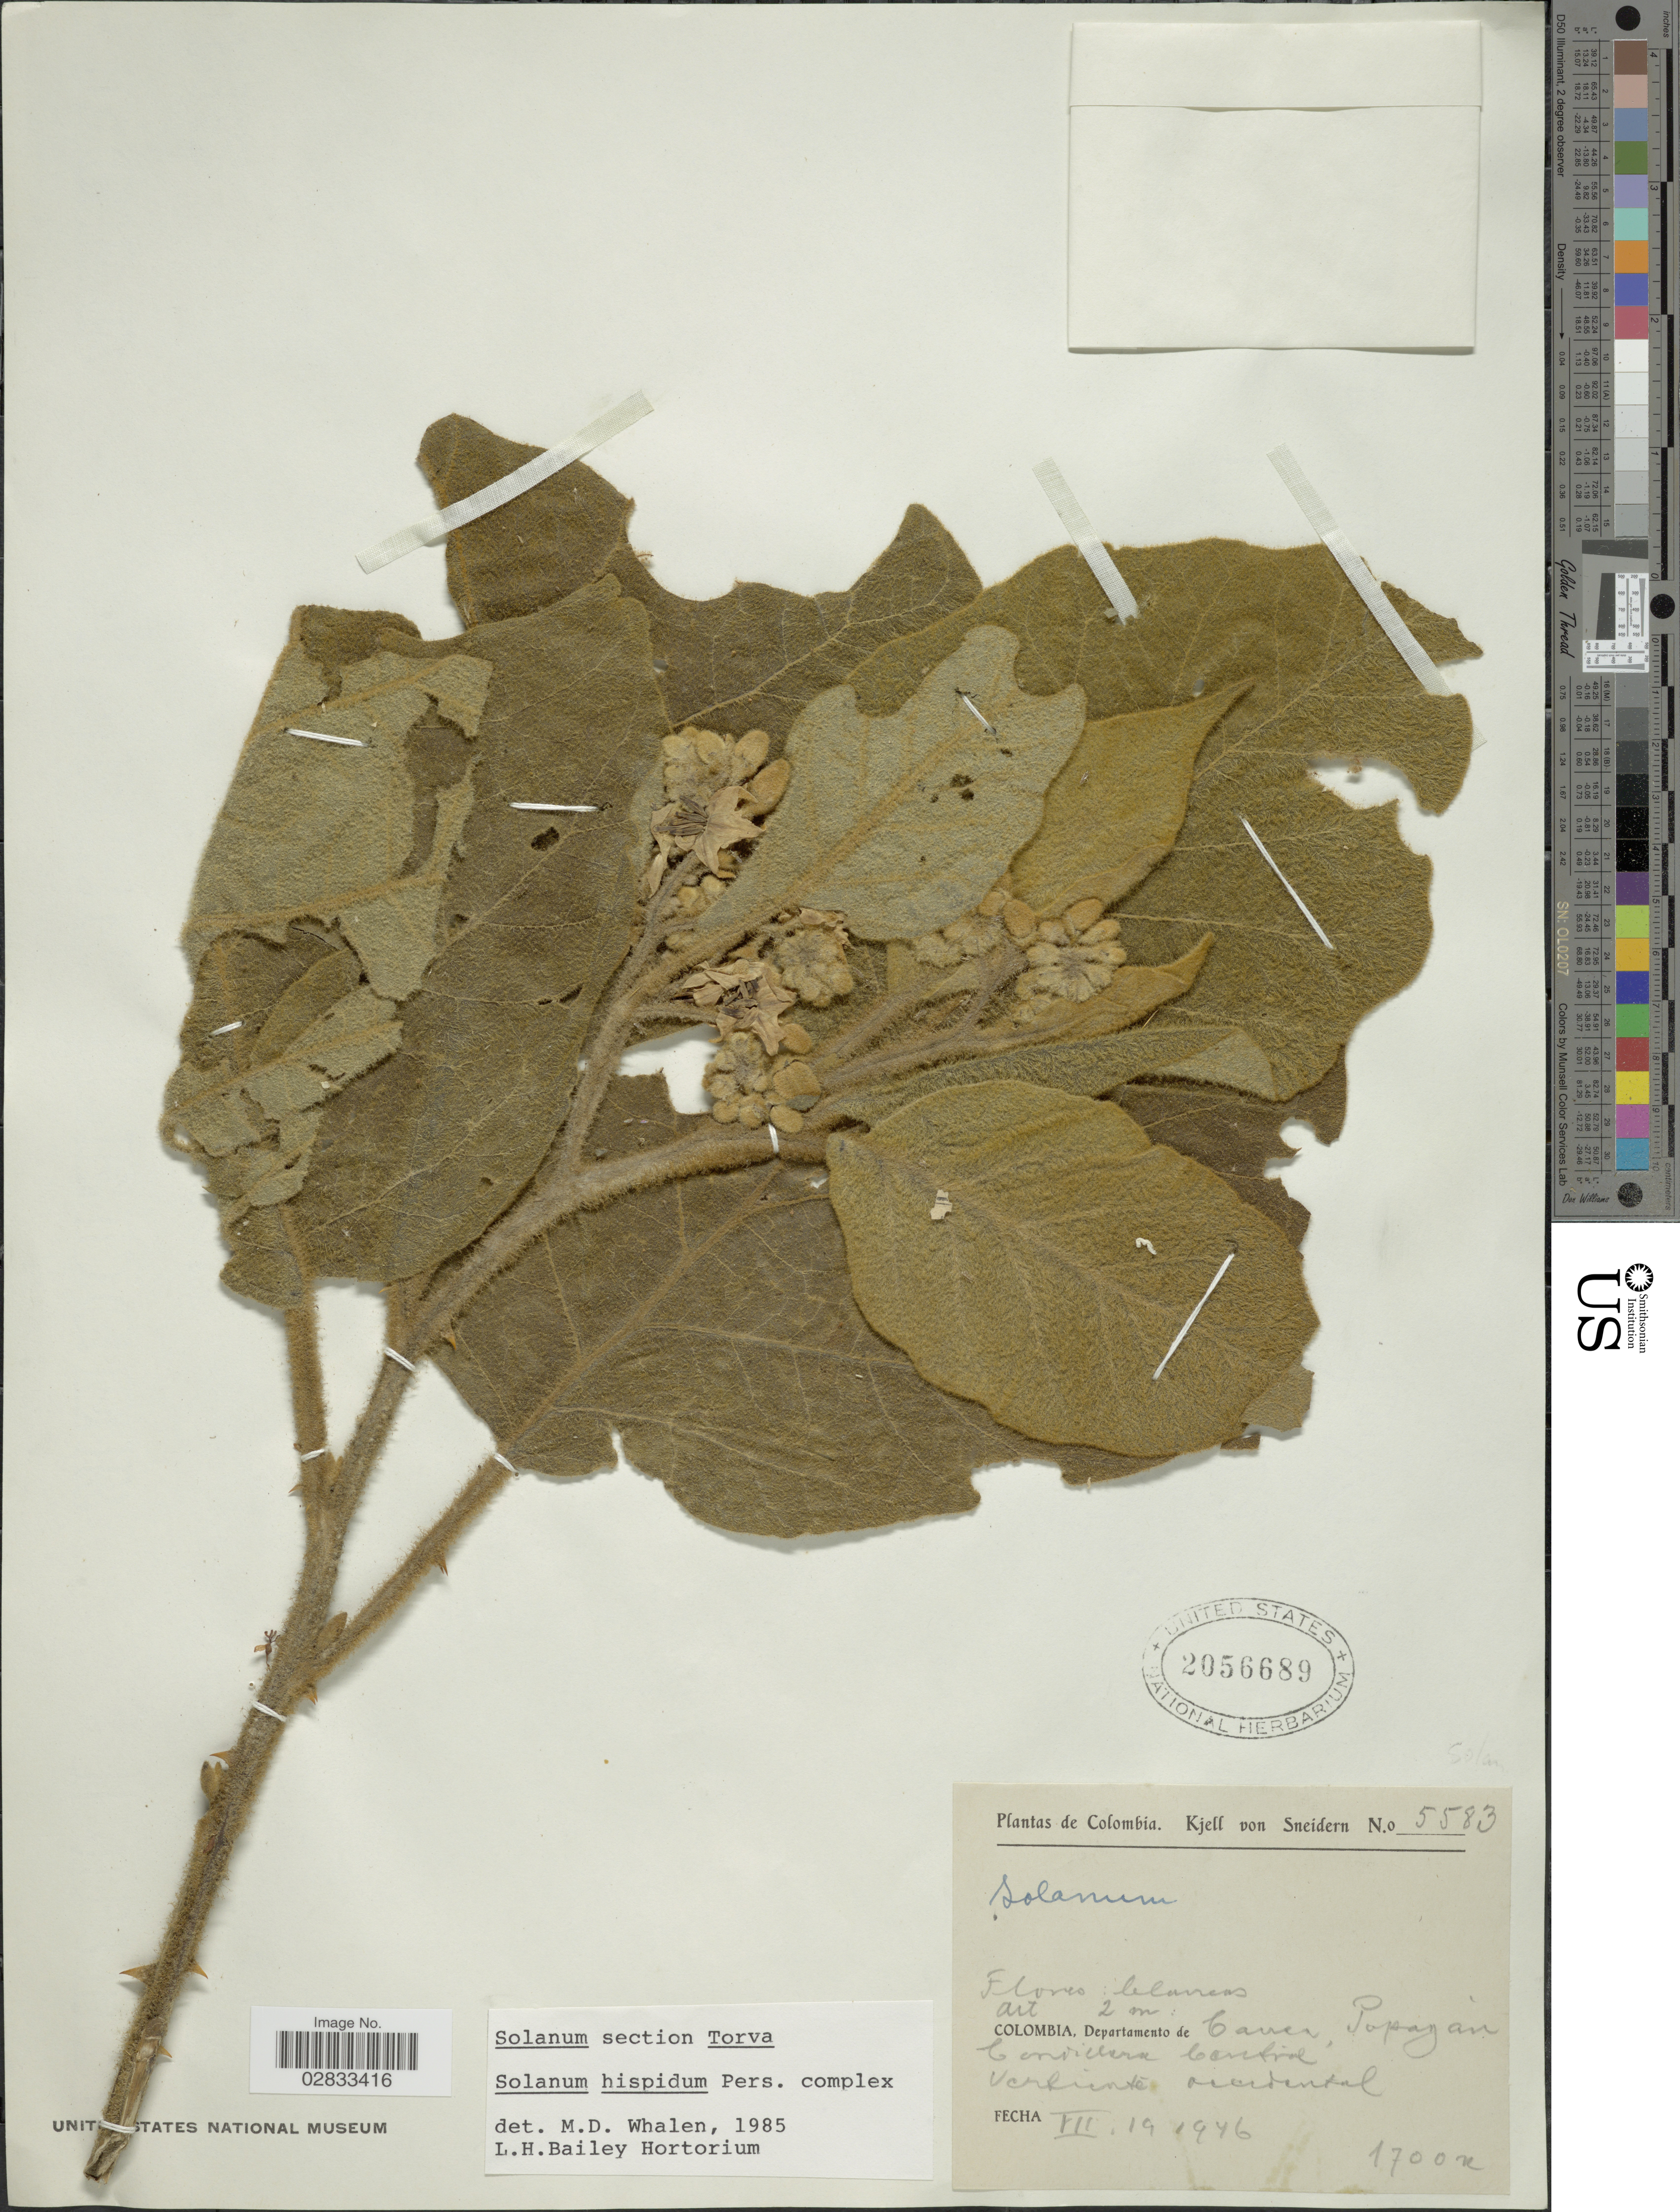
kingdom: Plantae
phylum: Tracheophyta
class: Magnoliopsida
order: Solanales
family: Solanaceae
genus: Solanum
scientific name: Solanum hispidum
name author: Pers.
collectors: K. von Sneidern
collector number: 5583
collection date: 1946-07-19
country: Colombia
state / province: Cauca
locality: Departamento de Cauca, Popayán, Cordillera Central. Vertiente occidental.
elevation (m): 1700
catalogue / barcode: US 2056689